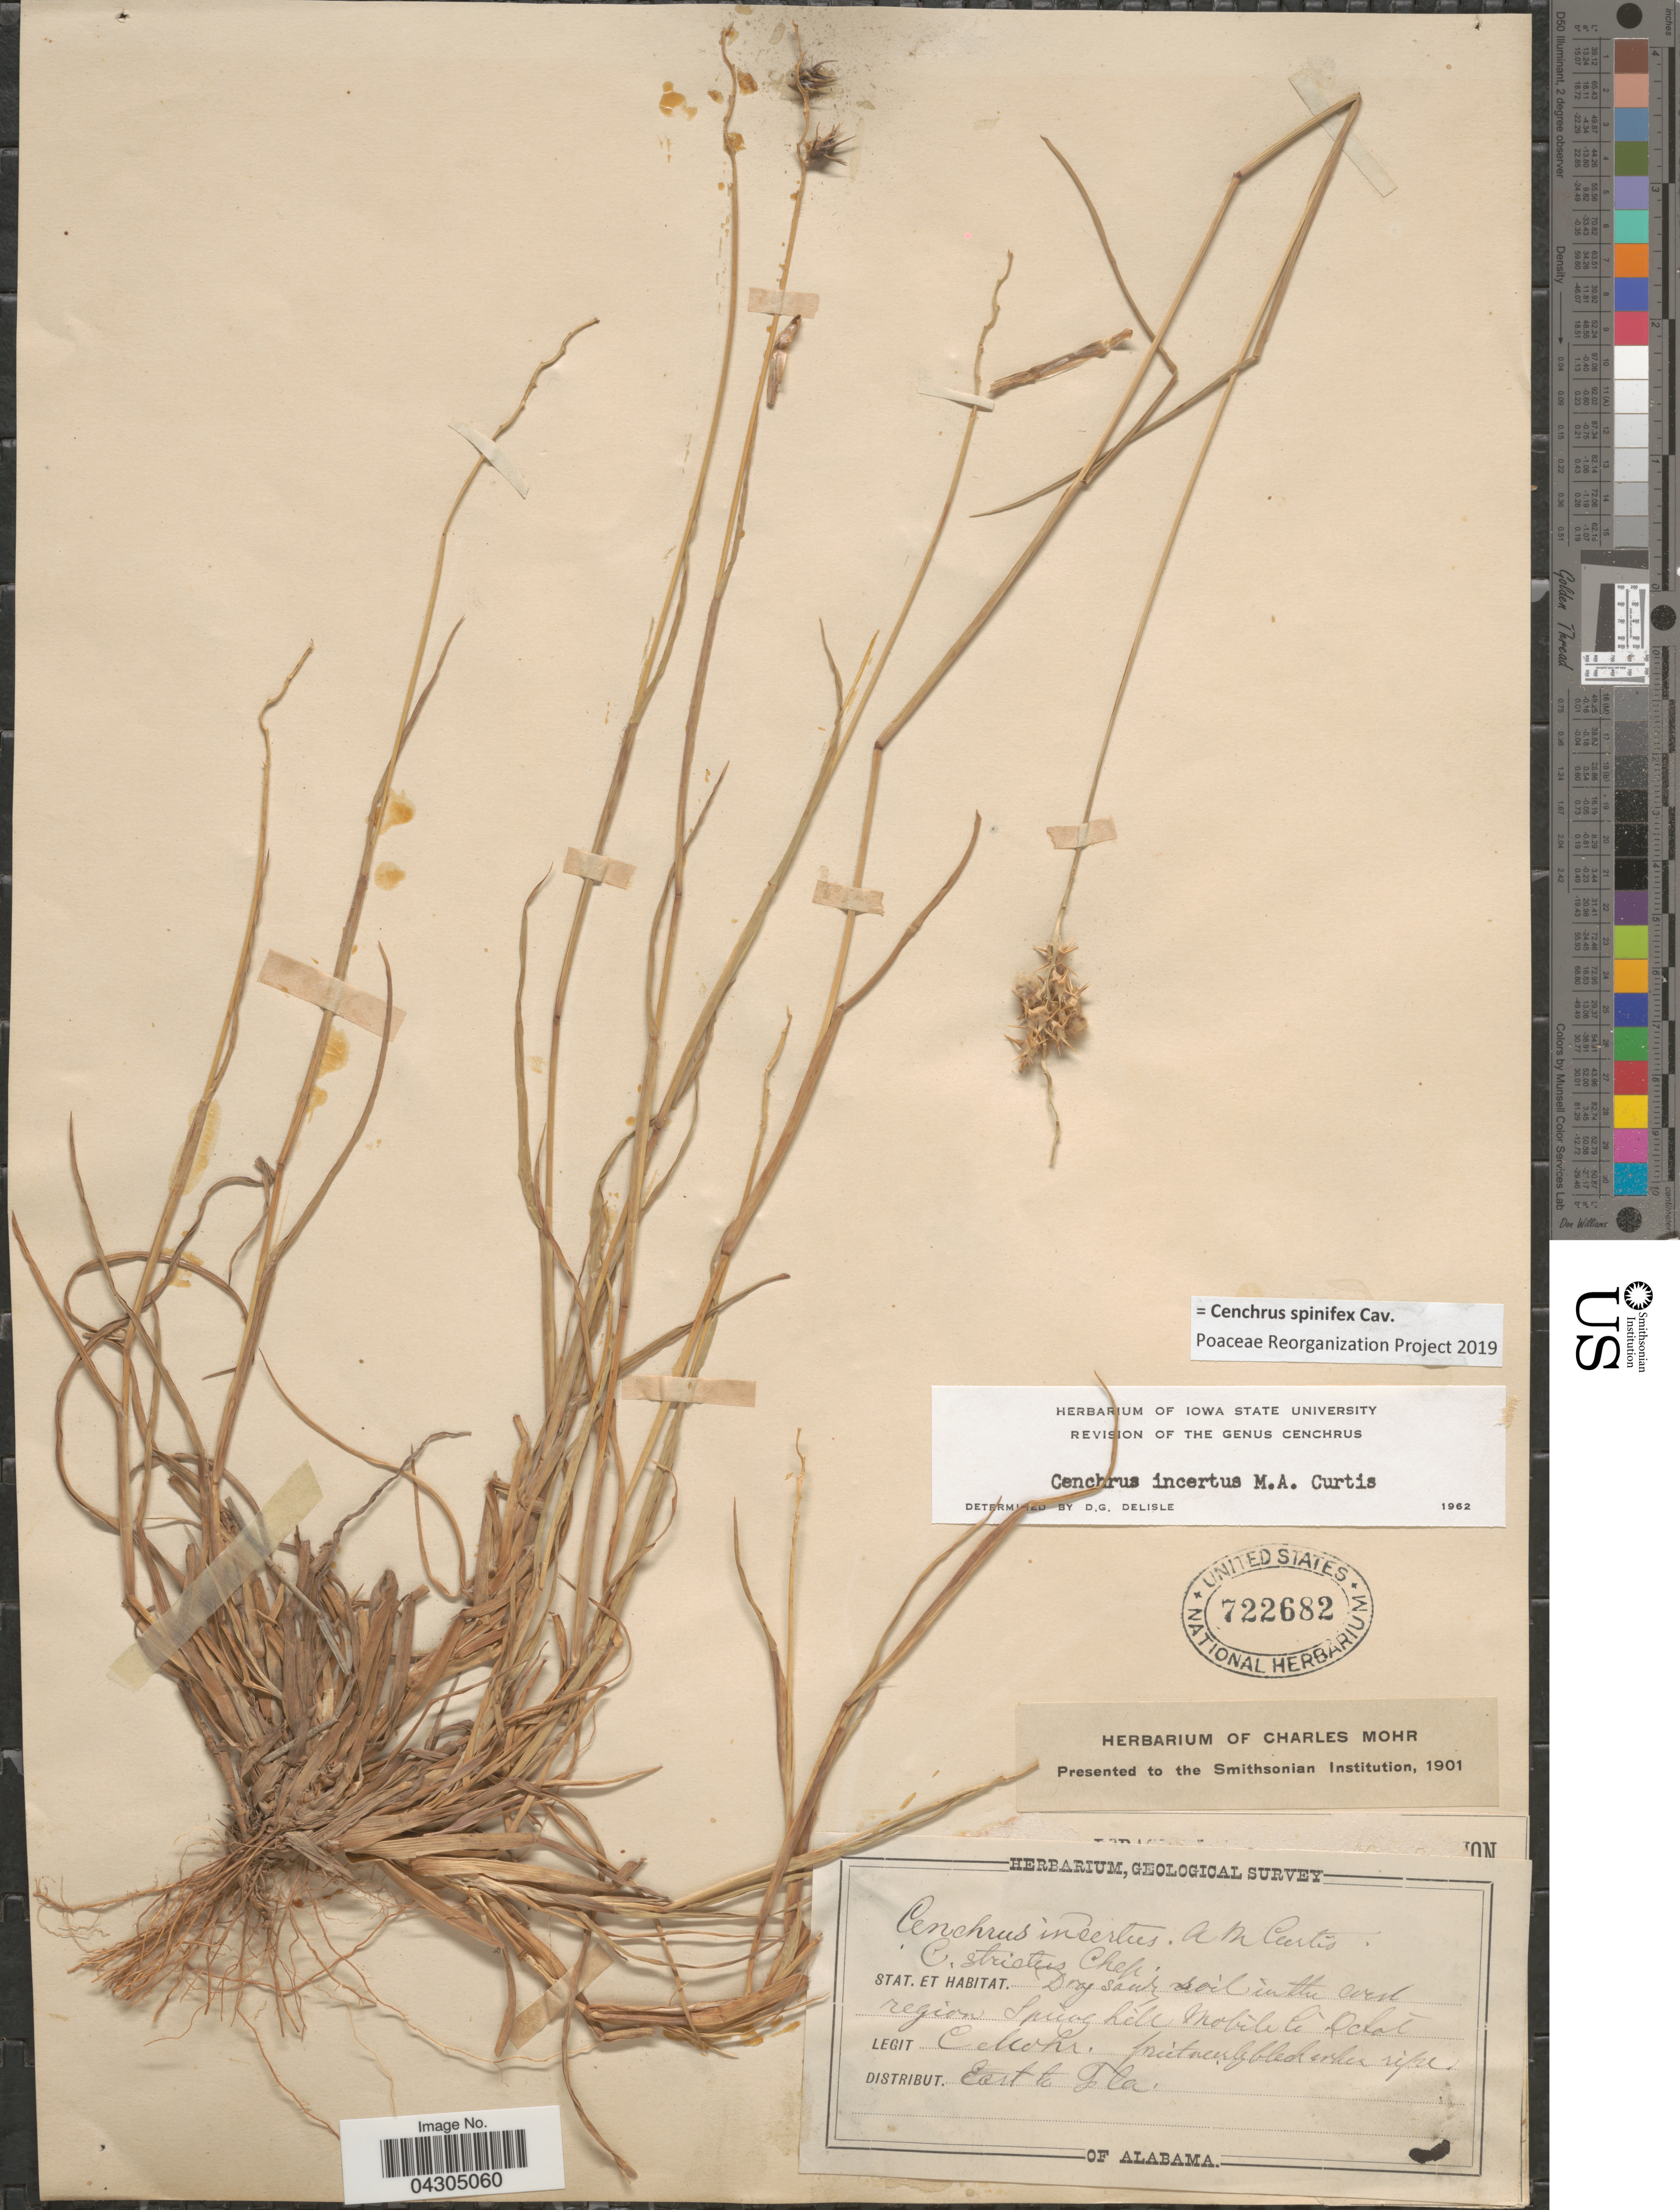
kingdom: Plantae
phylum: Tracheophyta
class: Liliopsida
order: Poales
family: Poaceae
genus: Cenchrus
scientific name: Cenchrus spinifex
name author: Cav.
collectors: C. T. Mohr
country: United States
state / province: Florida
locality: Dry sand soil in the coast region Spring hill. Mobile Co. East to Fla. Geological Survey.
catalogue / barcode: US 722682